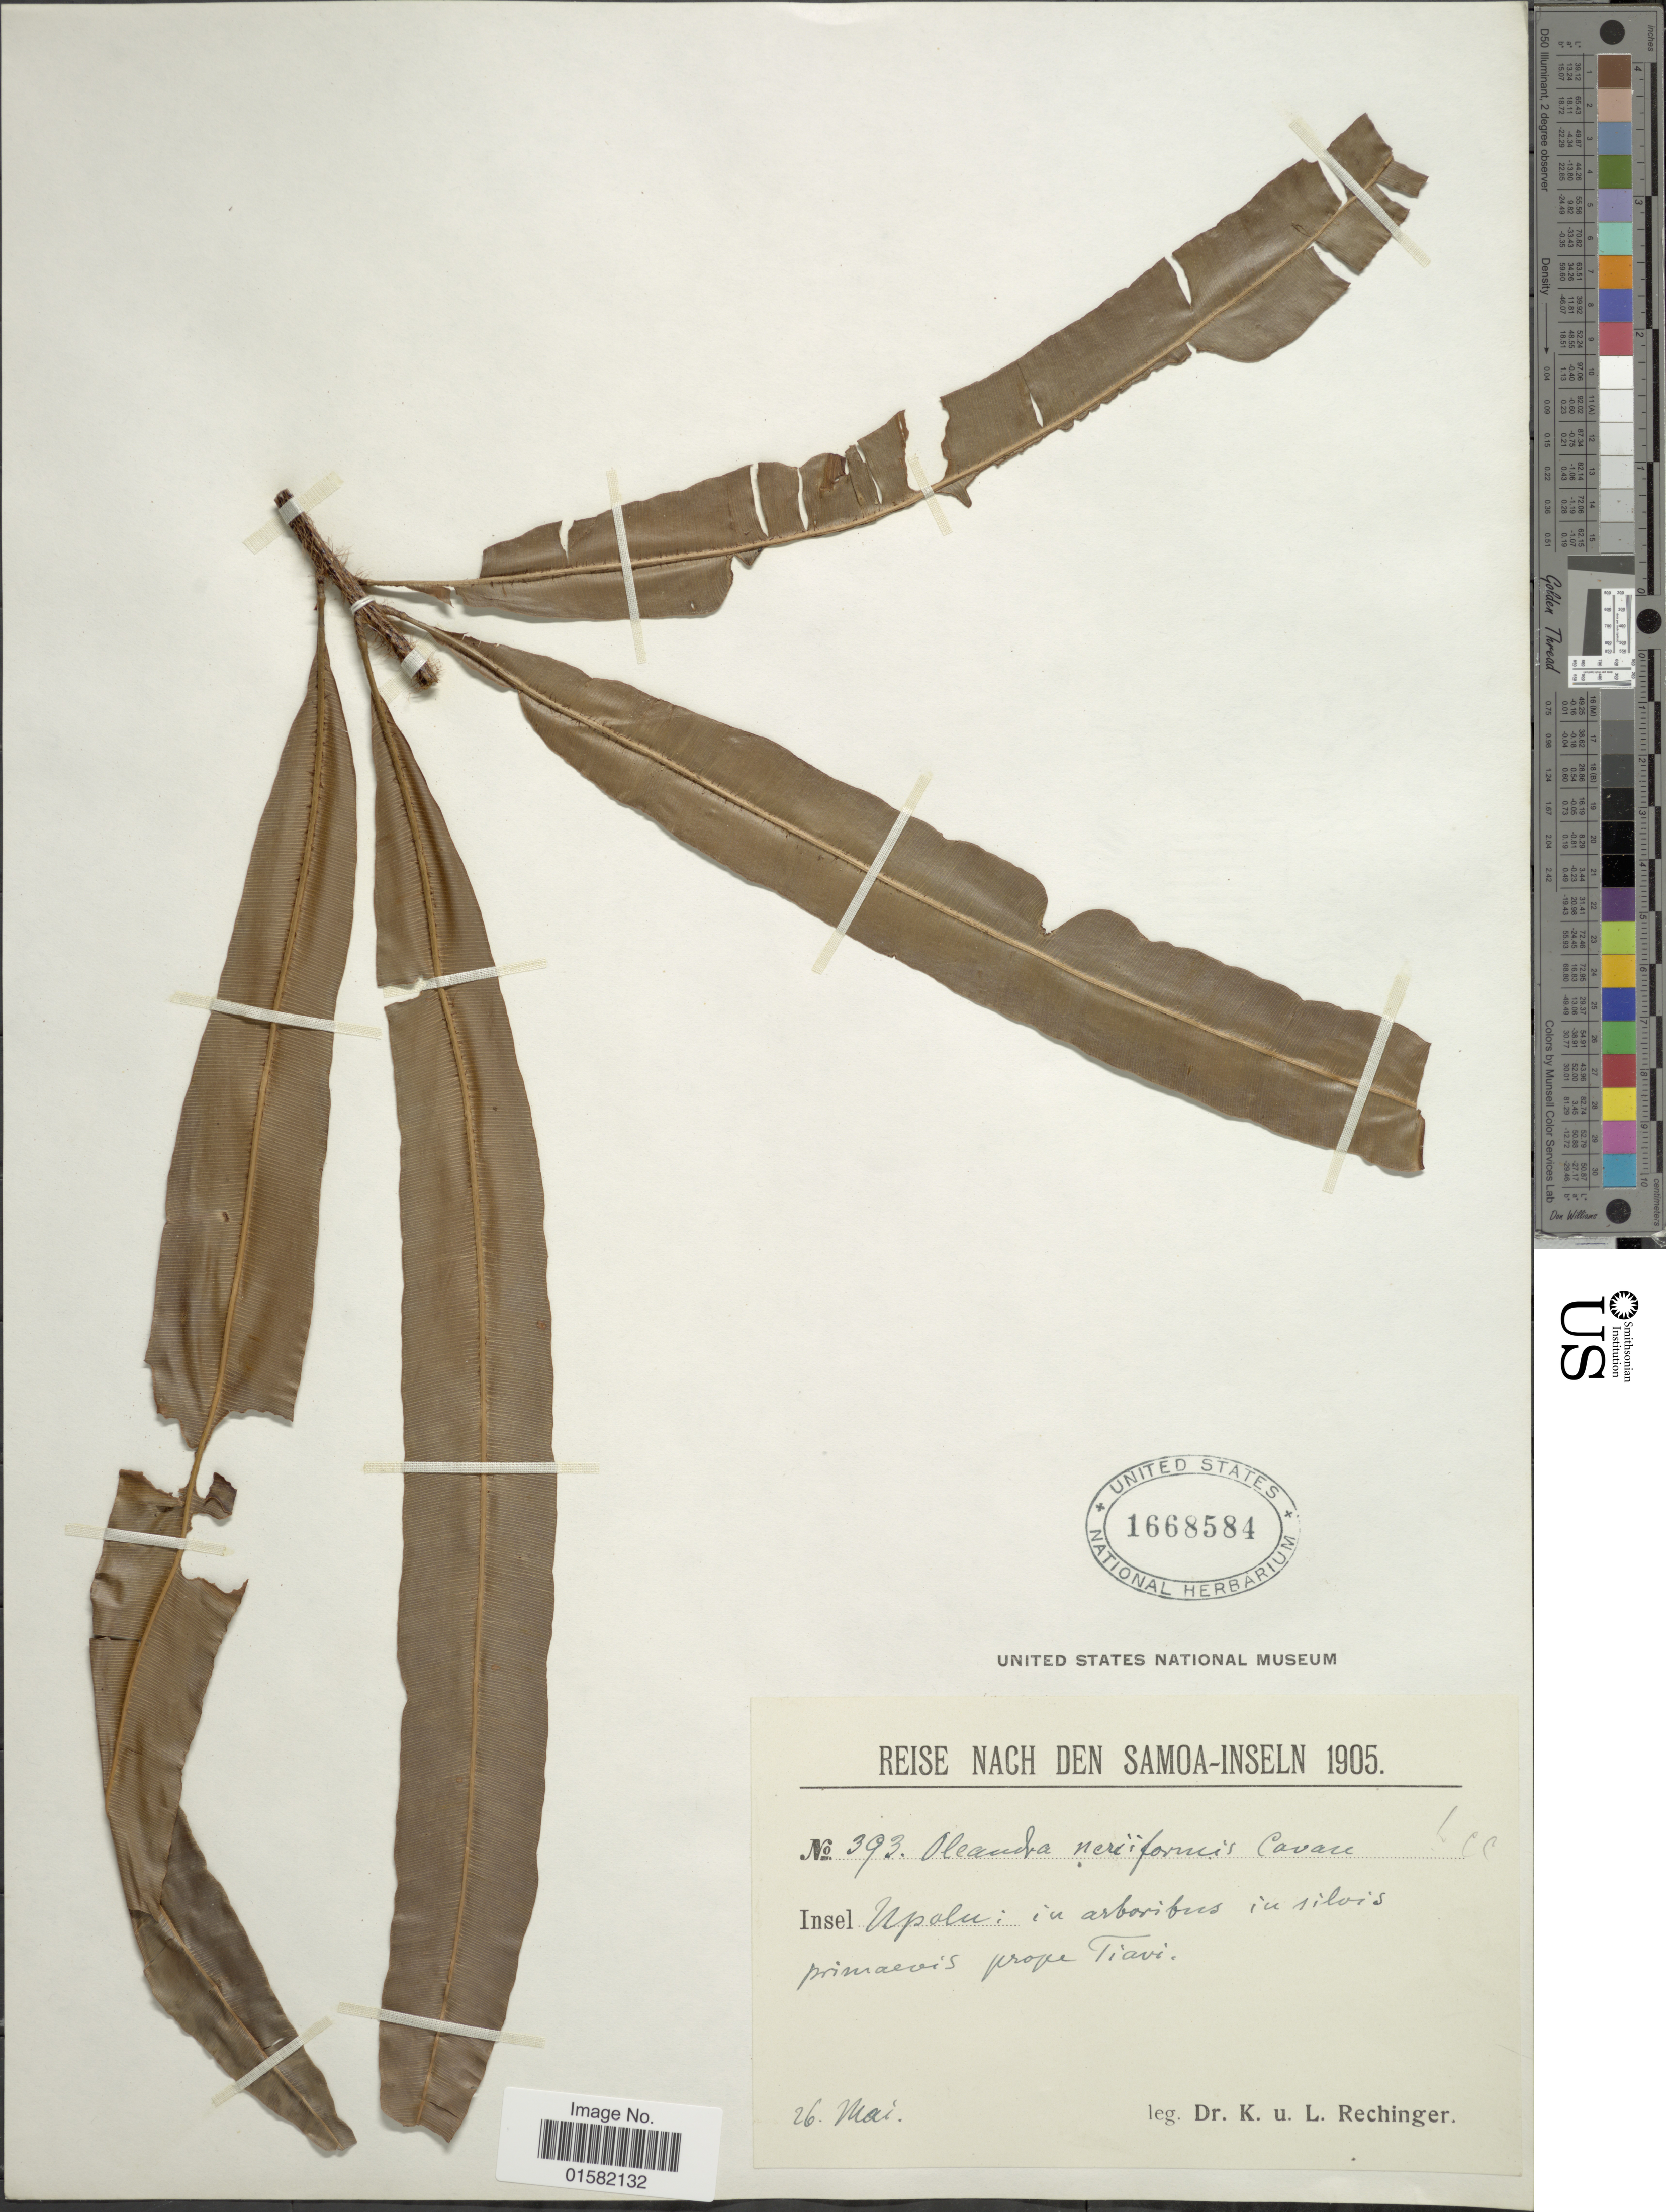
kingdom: Plantae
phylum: Tracheophyta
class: Polypodiopsida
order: Polypodiales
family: Oleandraceae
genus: Oleandra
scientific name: Oleandra neriiformis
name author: Cav.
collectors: K. Rechinger & L. Rechinger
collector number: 393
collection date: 1905-05-26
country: Samoa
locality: Samoa-Inseln, Upolu: in arboribus in silvis primaevis prope Tiavi.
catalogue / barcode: US 1668584